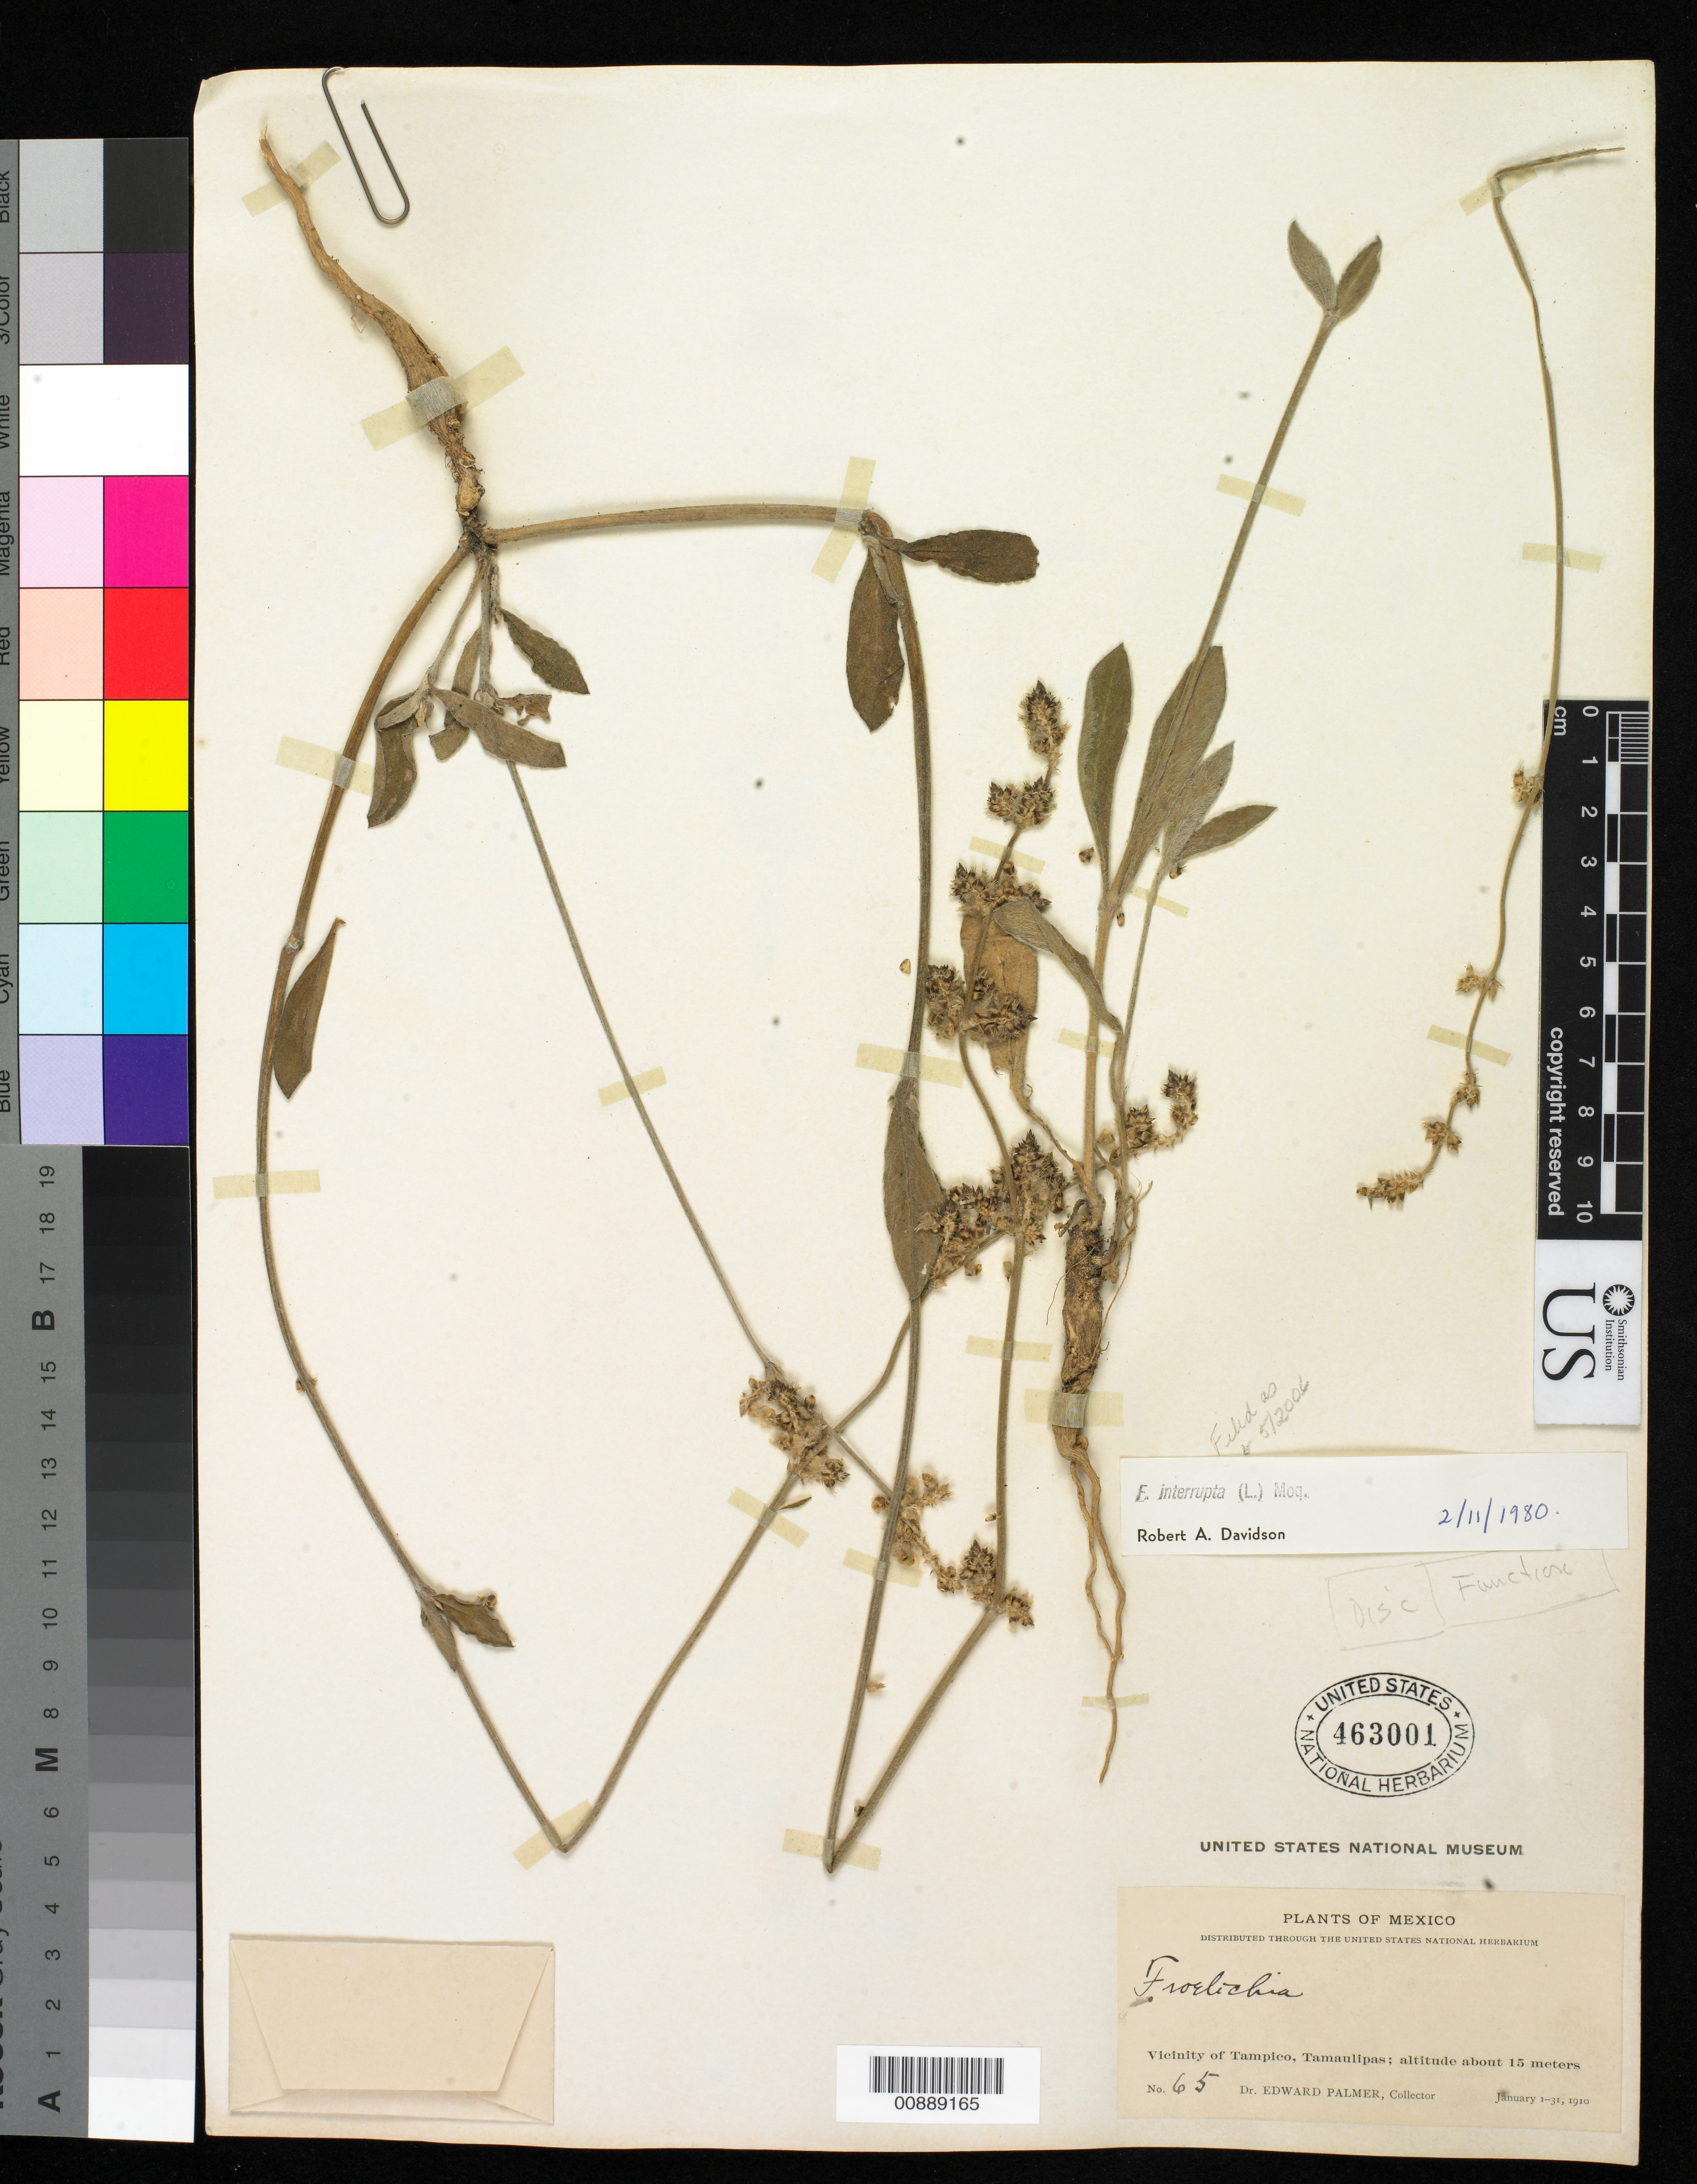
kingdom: Plantae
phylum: Tracheophyta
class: Magnoliopsida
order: Caryophyllales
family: Amaranthaceae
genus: Froelichia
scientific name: Froelichia interrupta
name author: (L.) Moq.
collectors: E. Palmer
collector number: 65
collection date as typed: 01 Jan 1910 to 31 Jan 1910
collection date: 1910-01-01/1910-01-31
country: Mexico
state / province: Tamaulipas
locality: Vicinity of Tampico, Tamaulipas.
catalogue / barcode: US 463001